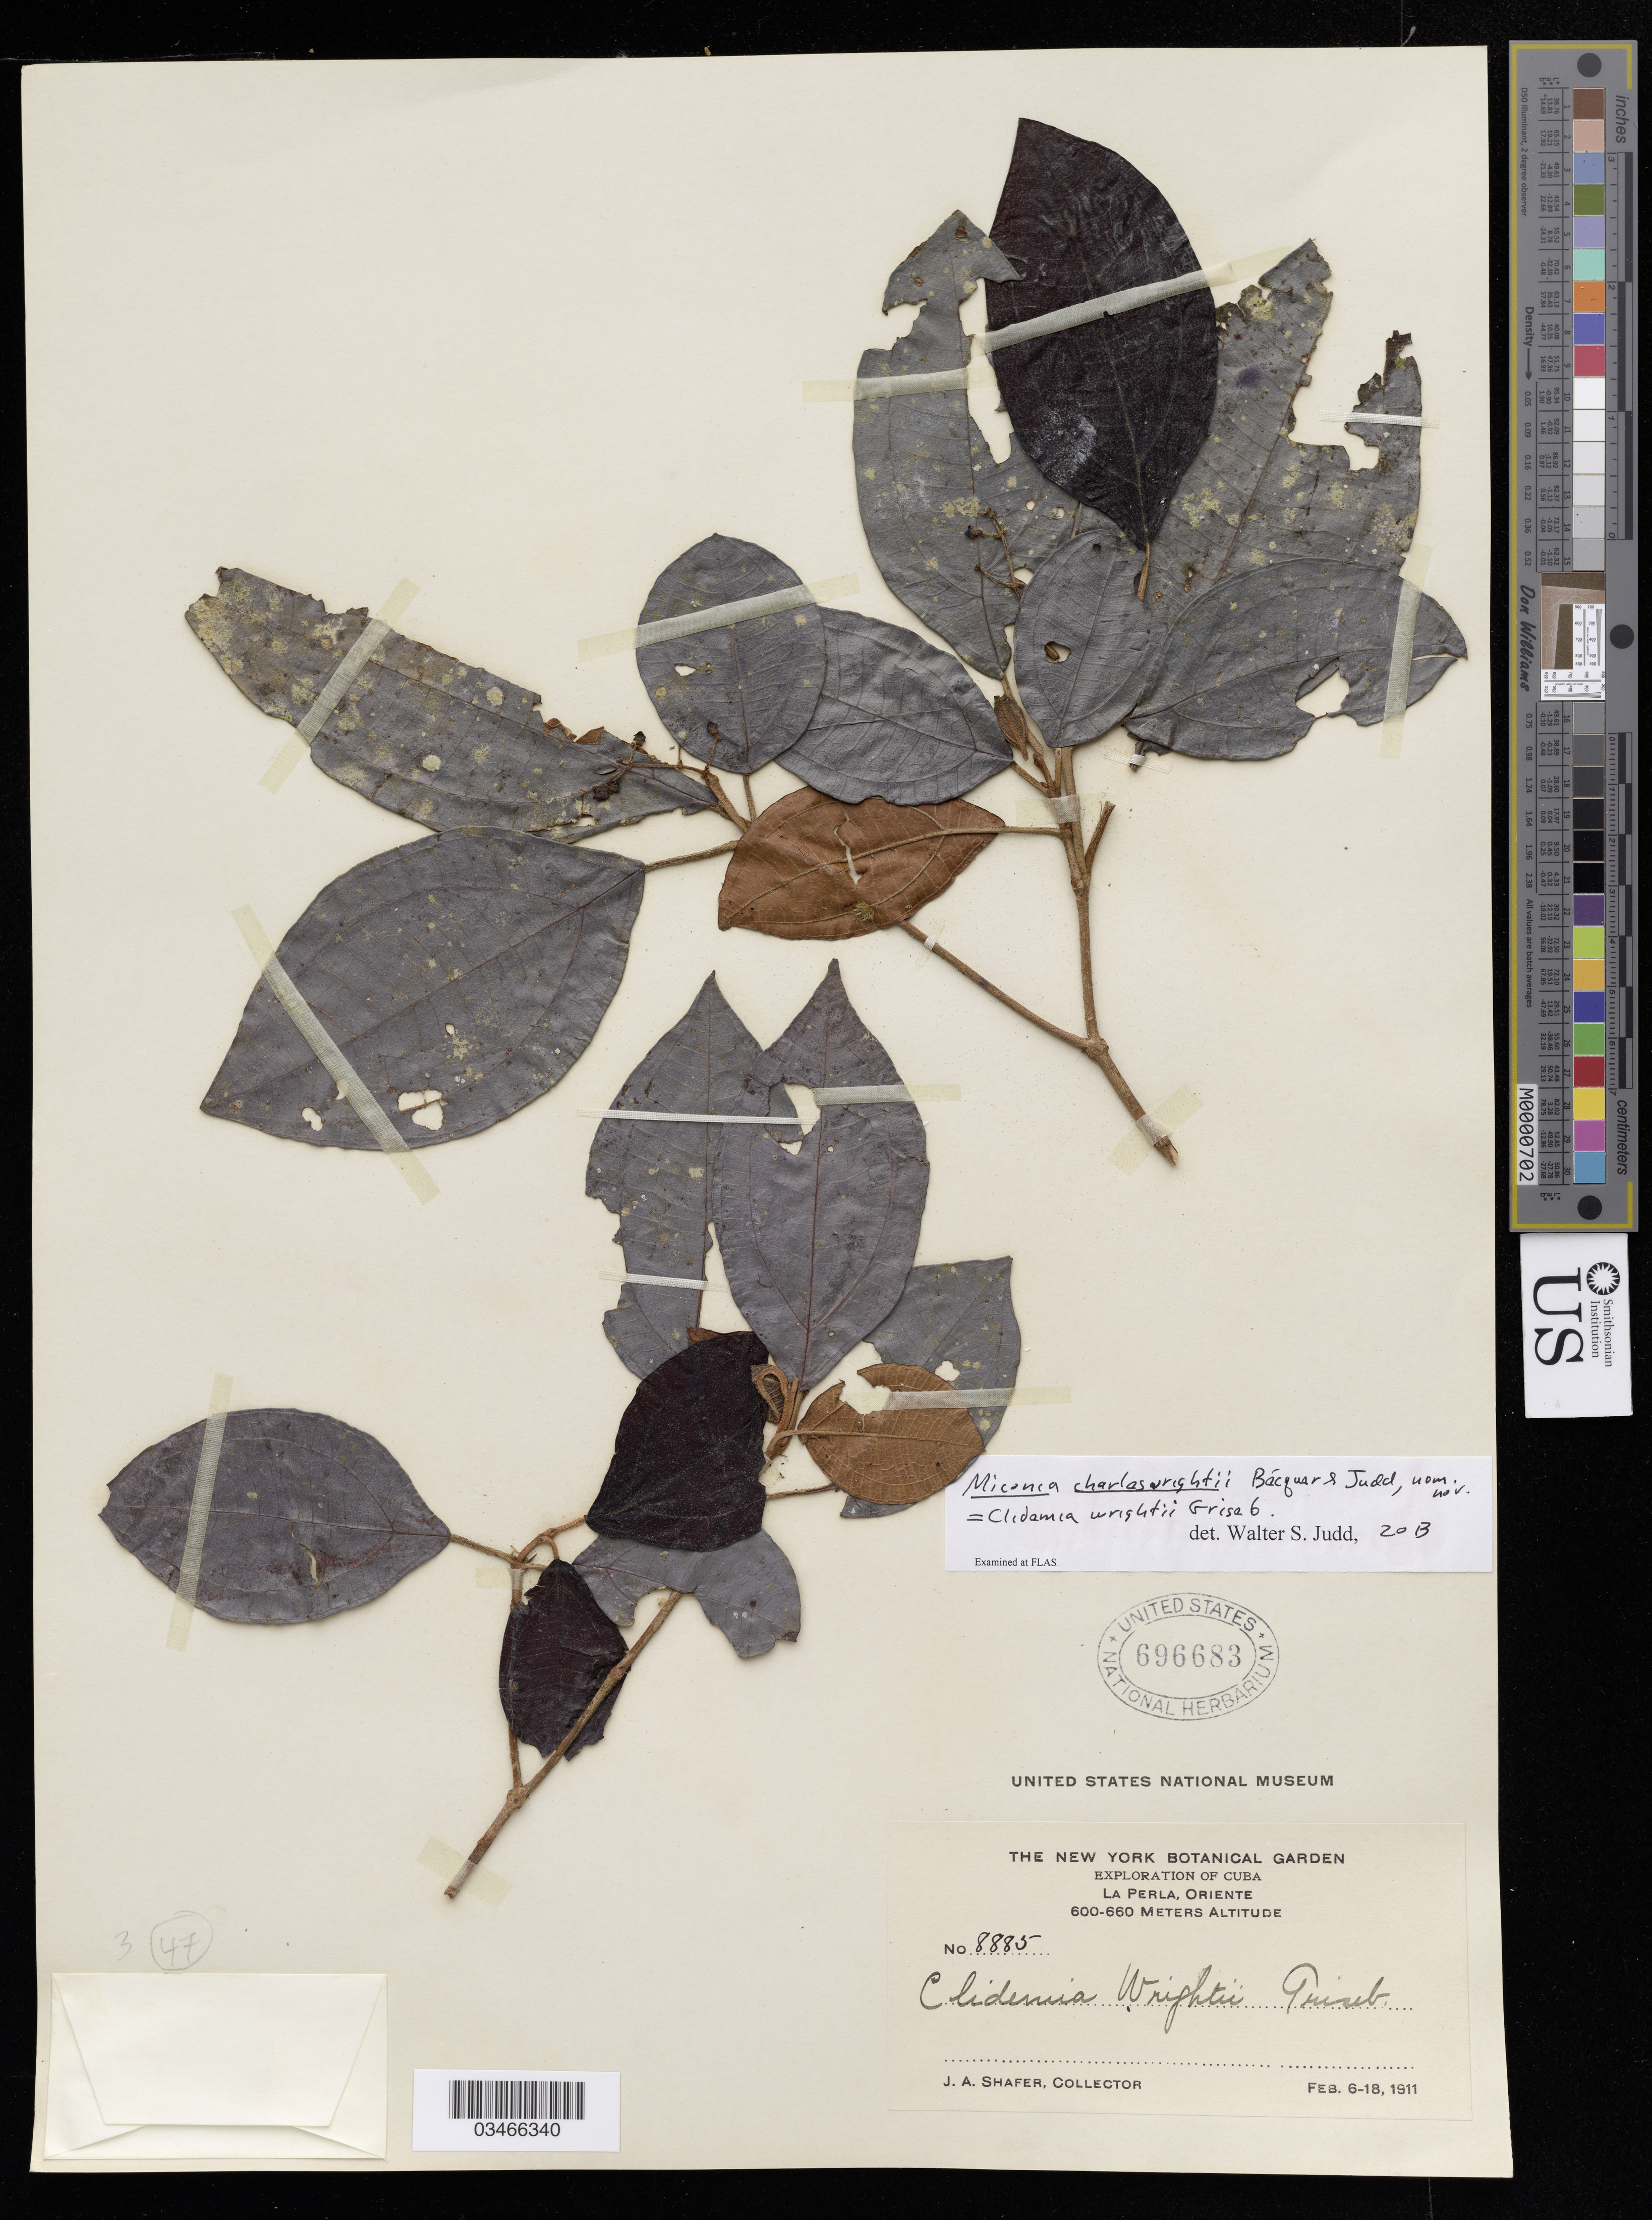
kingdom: Plantae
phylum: Tracheophyta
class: Magnoliopsida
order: Myrtales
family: Melastomataceae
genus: Miconia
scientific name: Miconia charleswrightii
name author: Bécquer & Judd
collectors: J. A. Shafer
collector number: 8885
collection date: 1911-02-06/1911-02-18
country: Cuba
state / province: Oriente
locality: La Perla.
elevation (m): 600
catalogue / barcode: US 696683